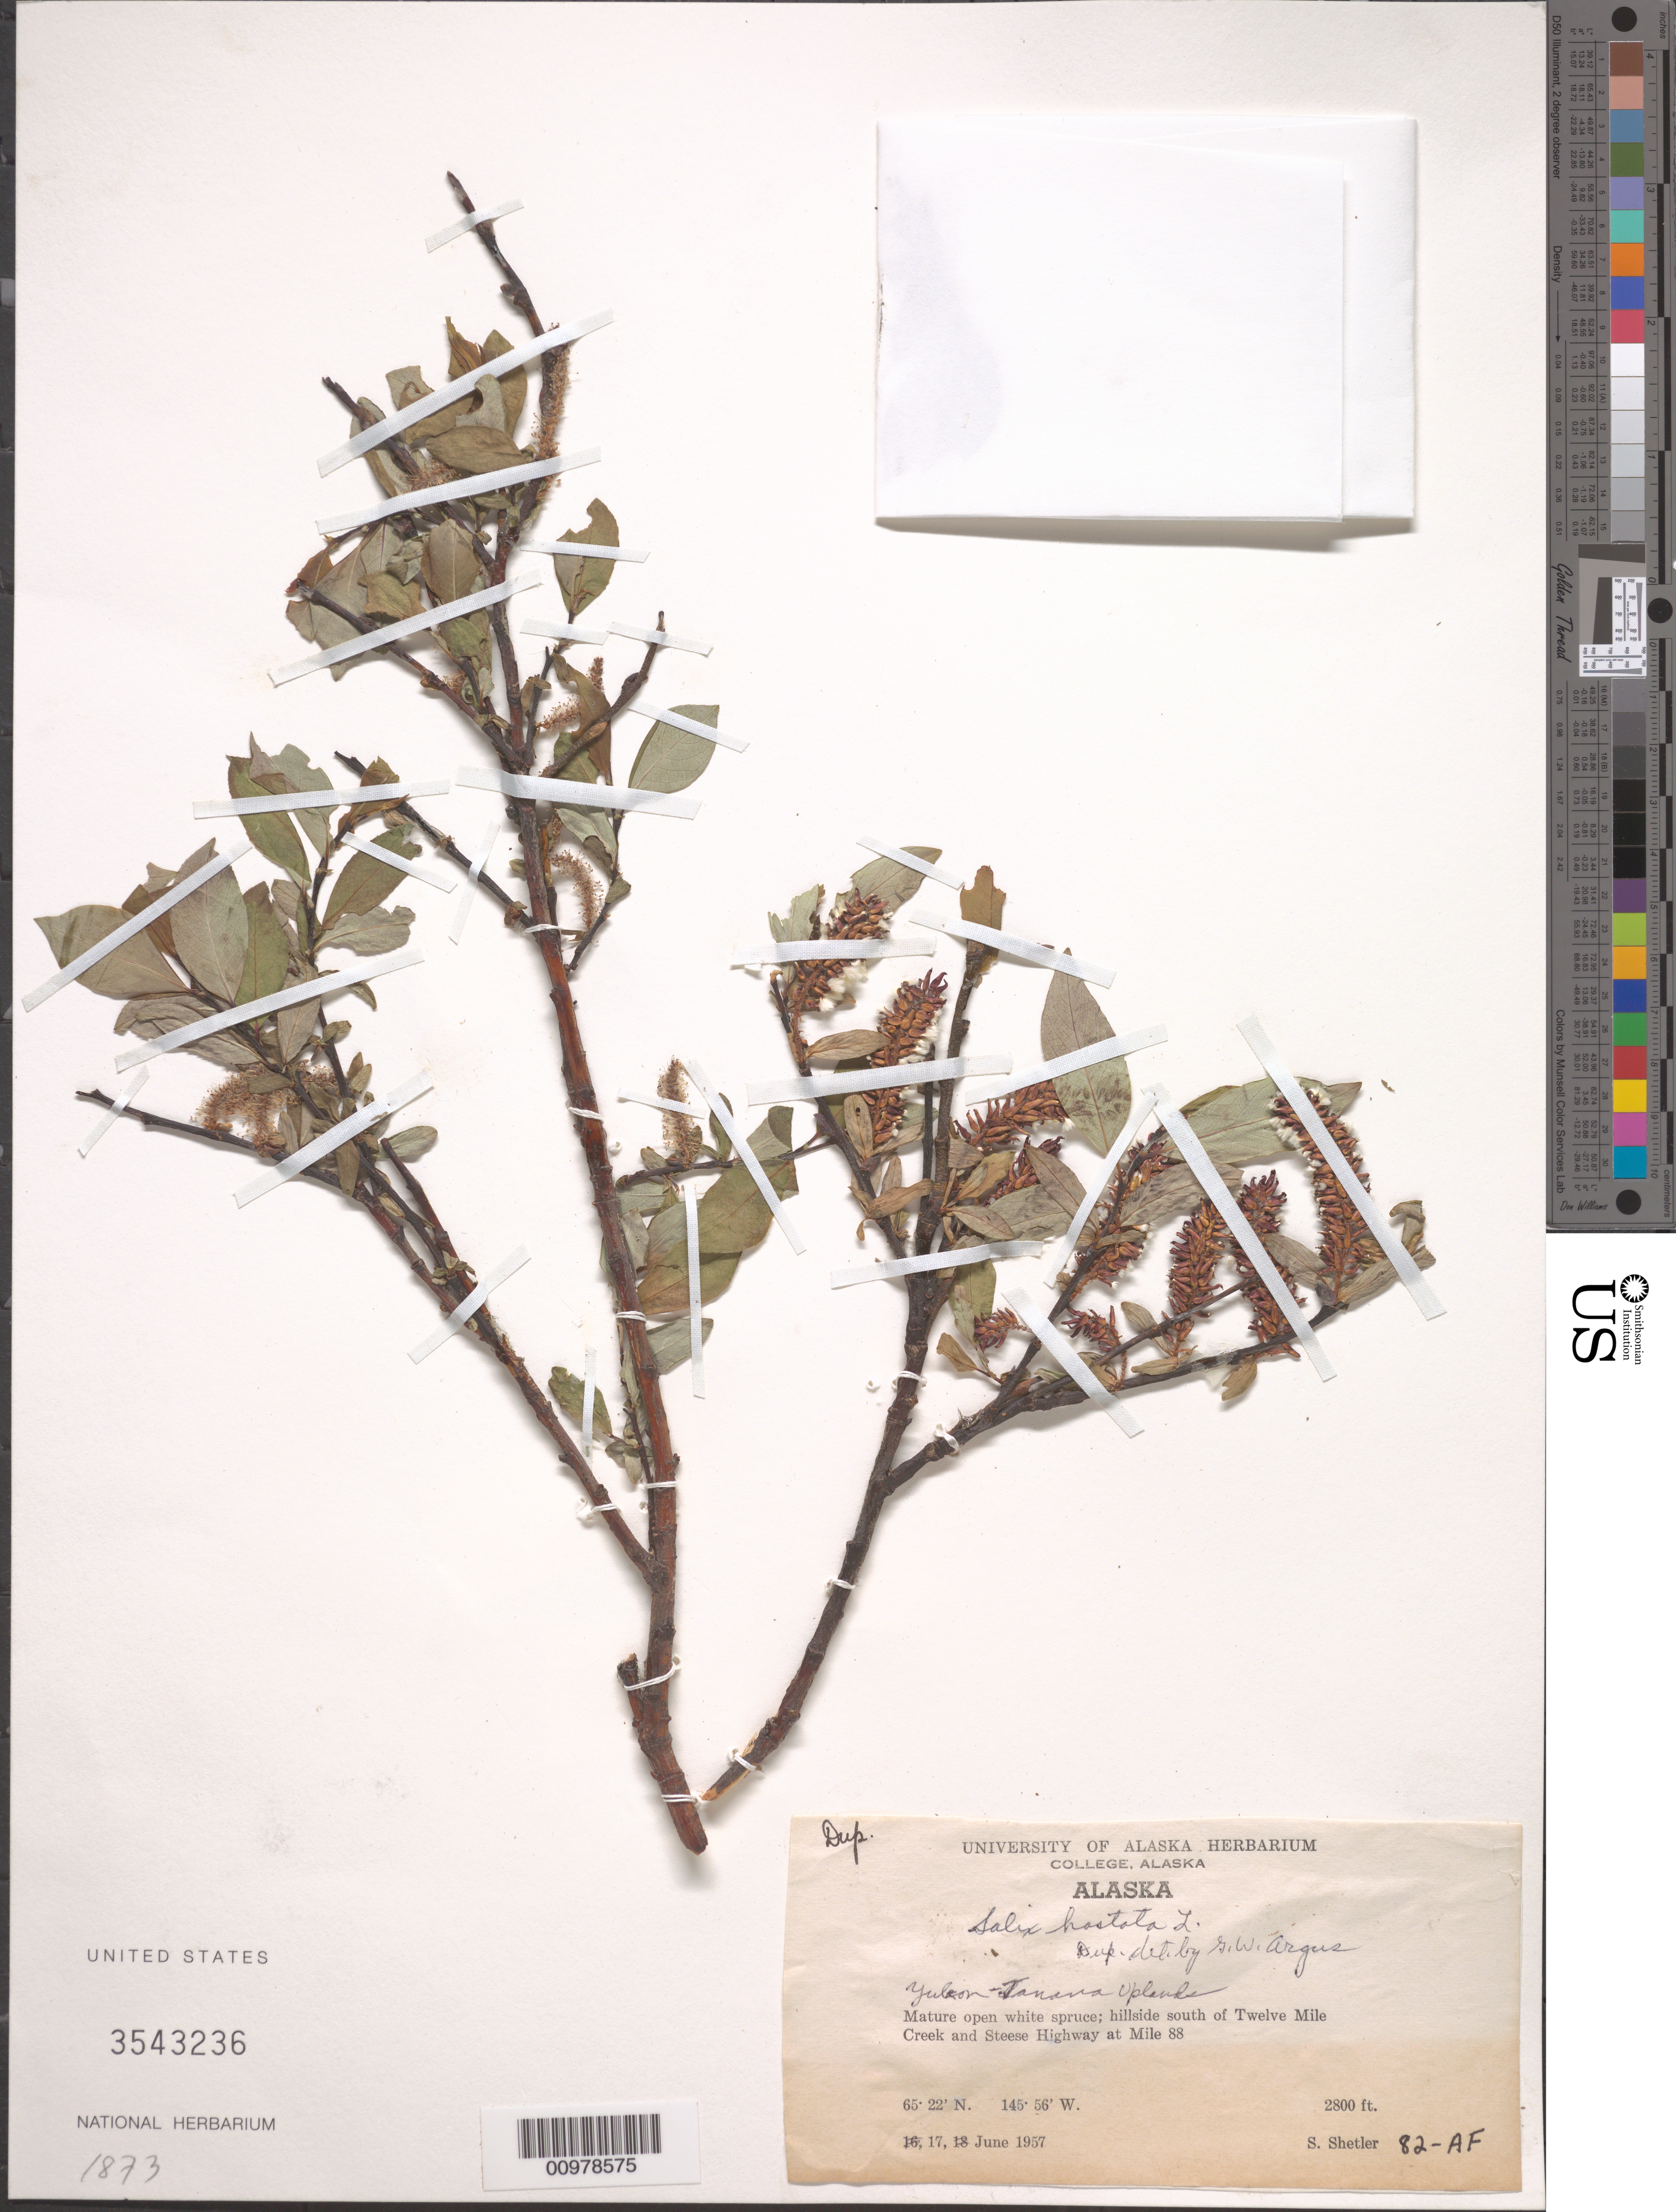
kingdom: Plantae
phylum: Tracheophyta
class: Magnoliopsida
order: Malpighiales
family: Salicaceae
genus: Salix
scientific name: Salix hastata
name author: L.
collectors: S. Shetler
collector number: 82-AF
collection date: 1957-06-17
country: United States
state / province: Alaska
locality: Yukon Tanana Uplands. Hillside south of Twelve Mile Creek and Steese Highway at Mile 88.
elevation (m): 853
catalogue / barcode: US 3543236